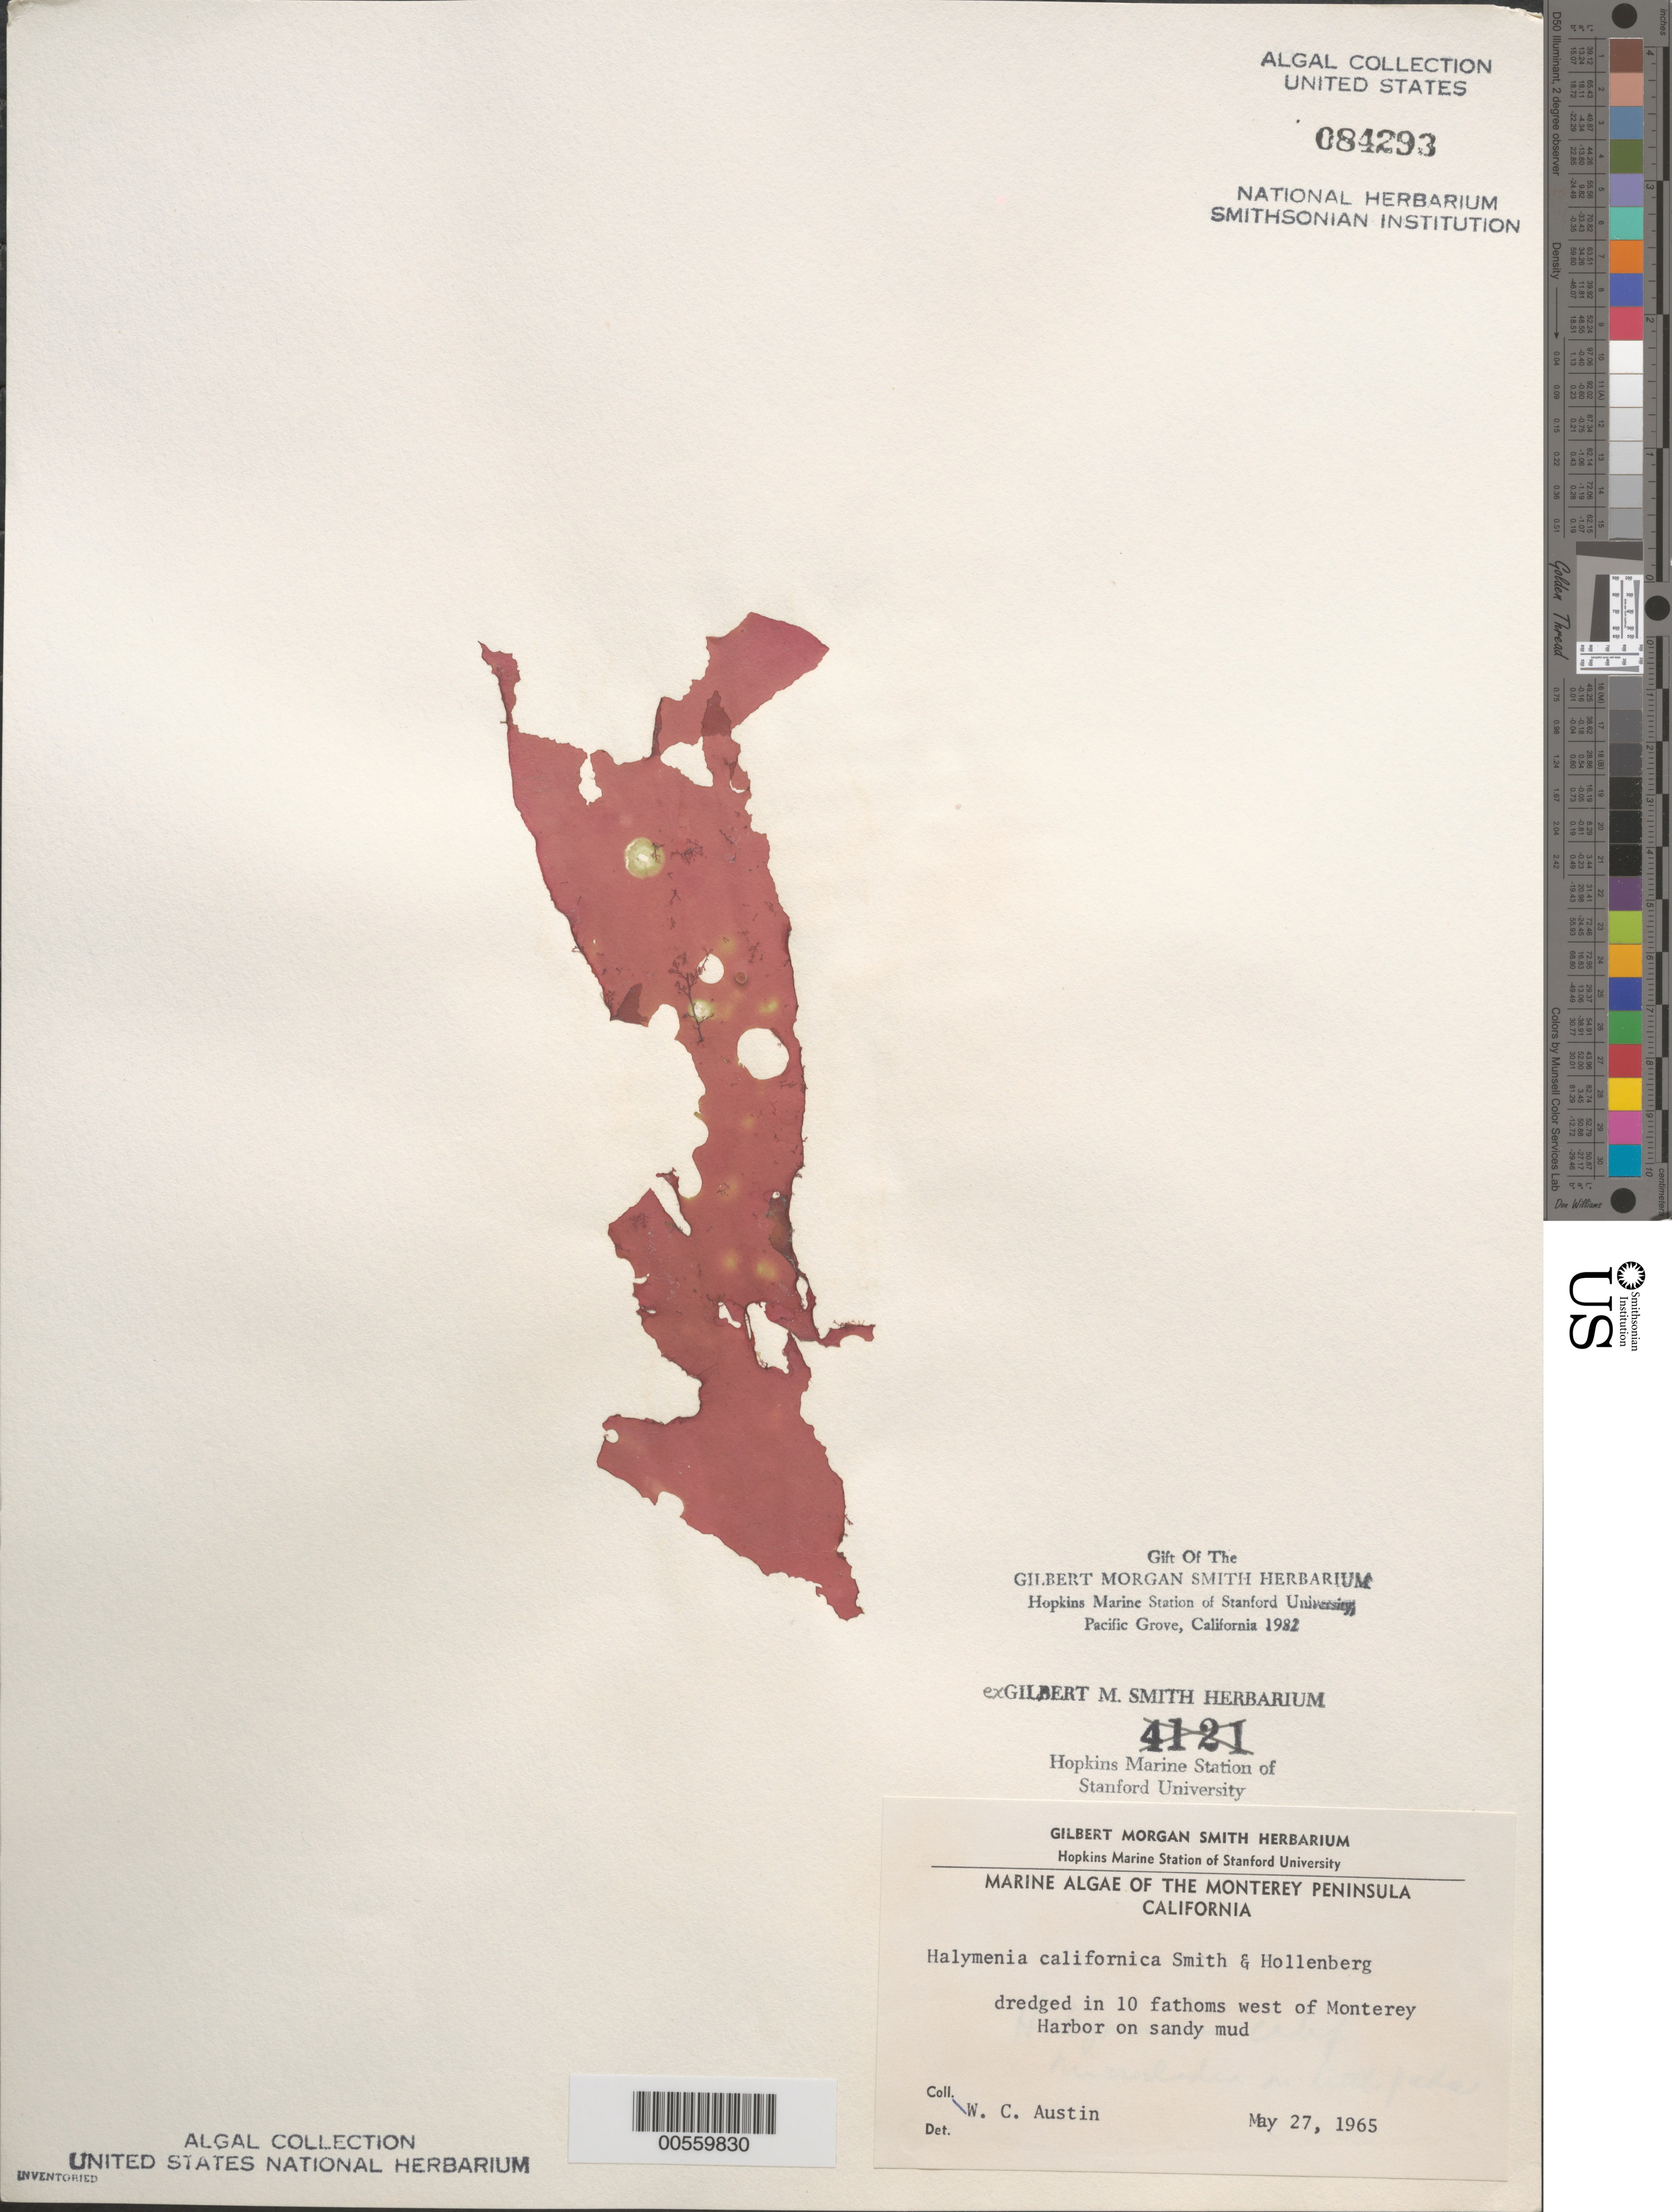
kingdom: Plantae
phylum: Rhodophyta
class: Florideophyceae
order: Halymeniales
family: Halymeniaceae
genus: Halymenia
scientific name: Halymenia californica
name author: G.M. Sm. & Hollenb.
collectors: W. Austin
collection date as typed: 27 May 1965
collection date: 1965-05-27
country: United States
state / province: California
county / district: Monterey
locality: West of Monterey Harbor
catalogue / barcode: US 84293